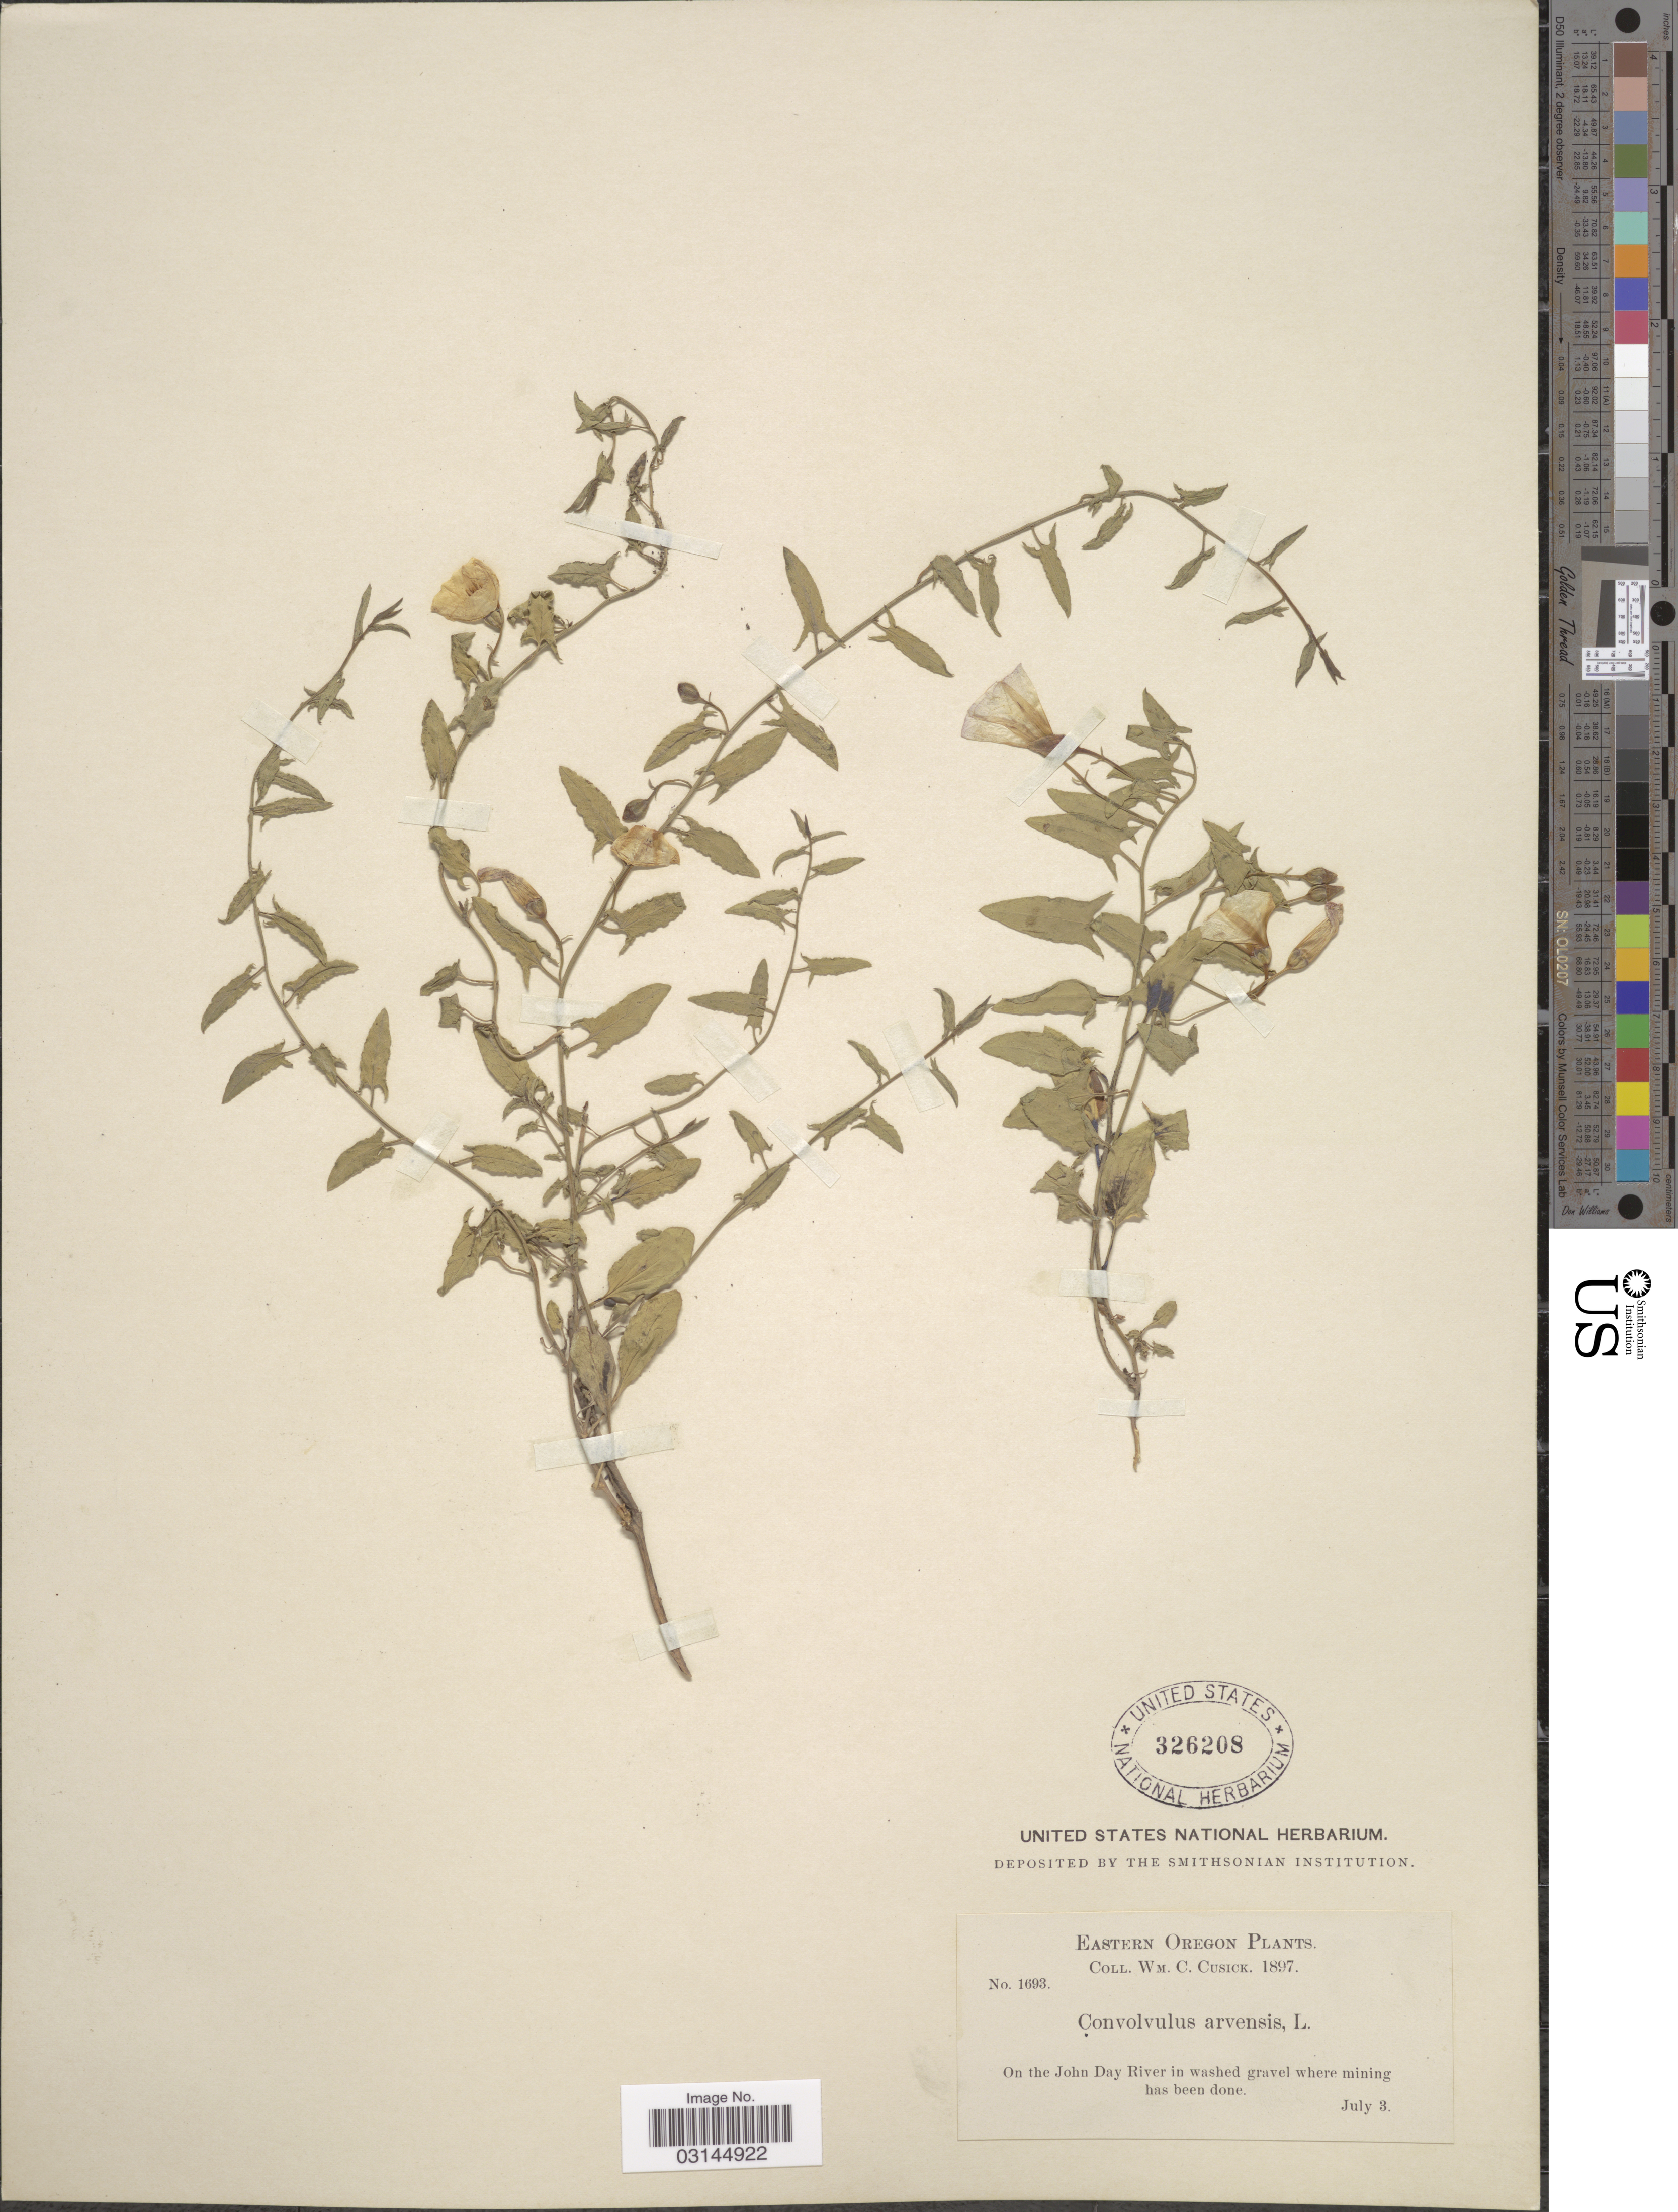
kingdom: Plantae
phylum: Tracheophyta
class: Magnoliopsida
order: Solanales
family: Convolvulaceae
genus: Convolvulus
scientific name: Convolvulus arvensis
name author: L.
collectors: W. C. Cusick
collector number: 1693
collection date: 1897-07-03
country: United States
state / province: Oregon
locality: Eastern Oregon, On the John Day River in washed gravel where mining has been done.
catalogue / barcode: US 326208